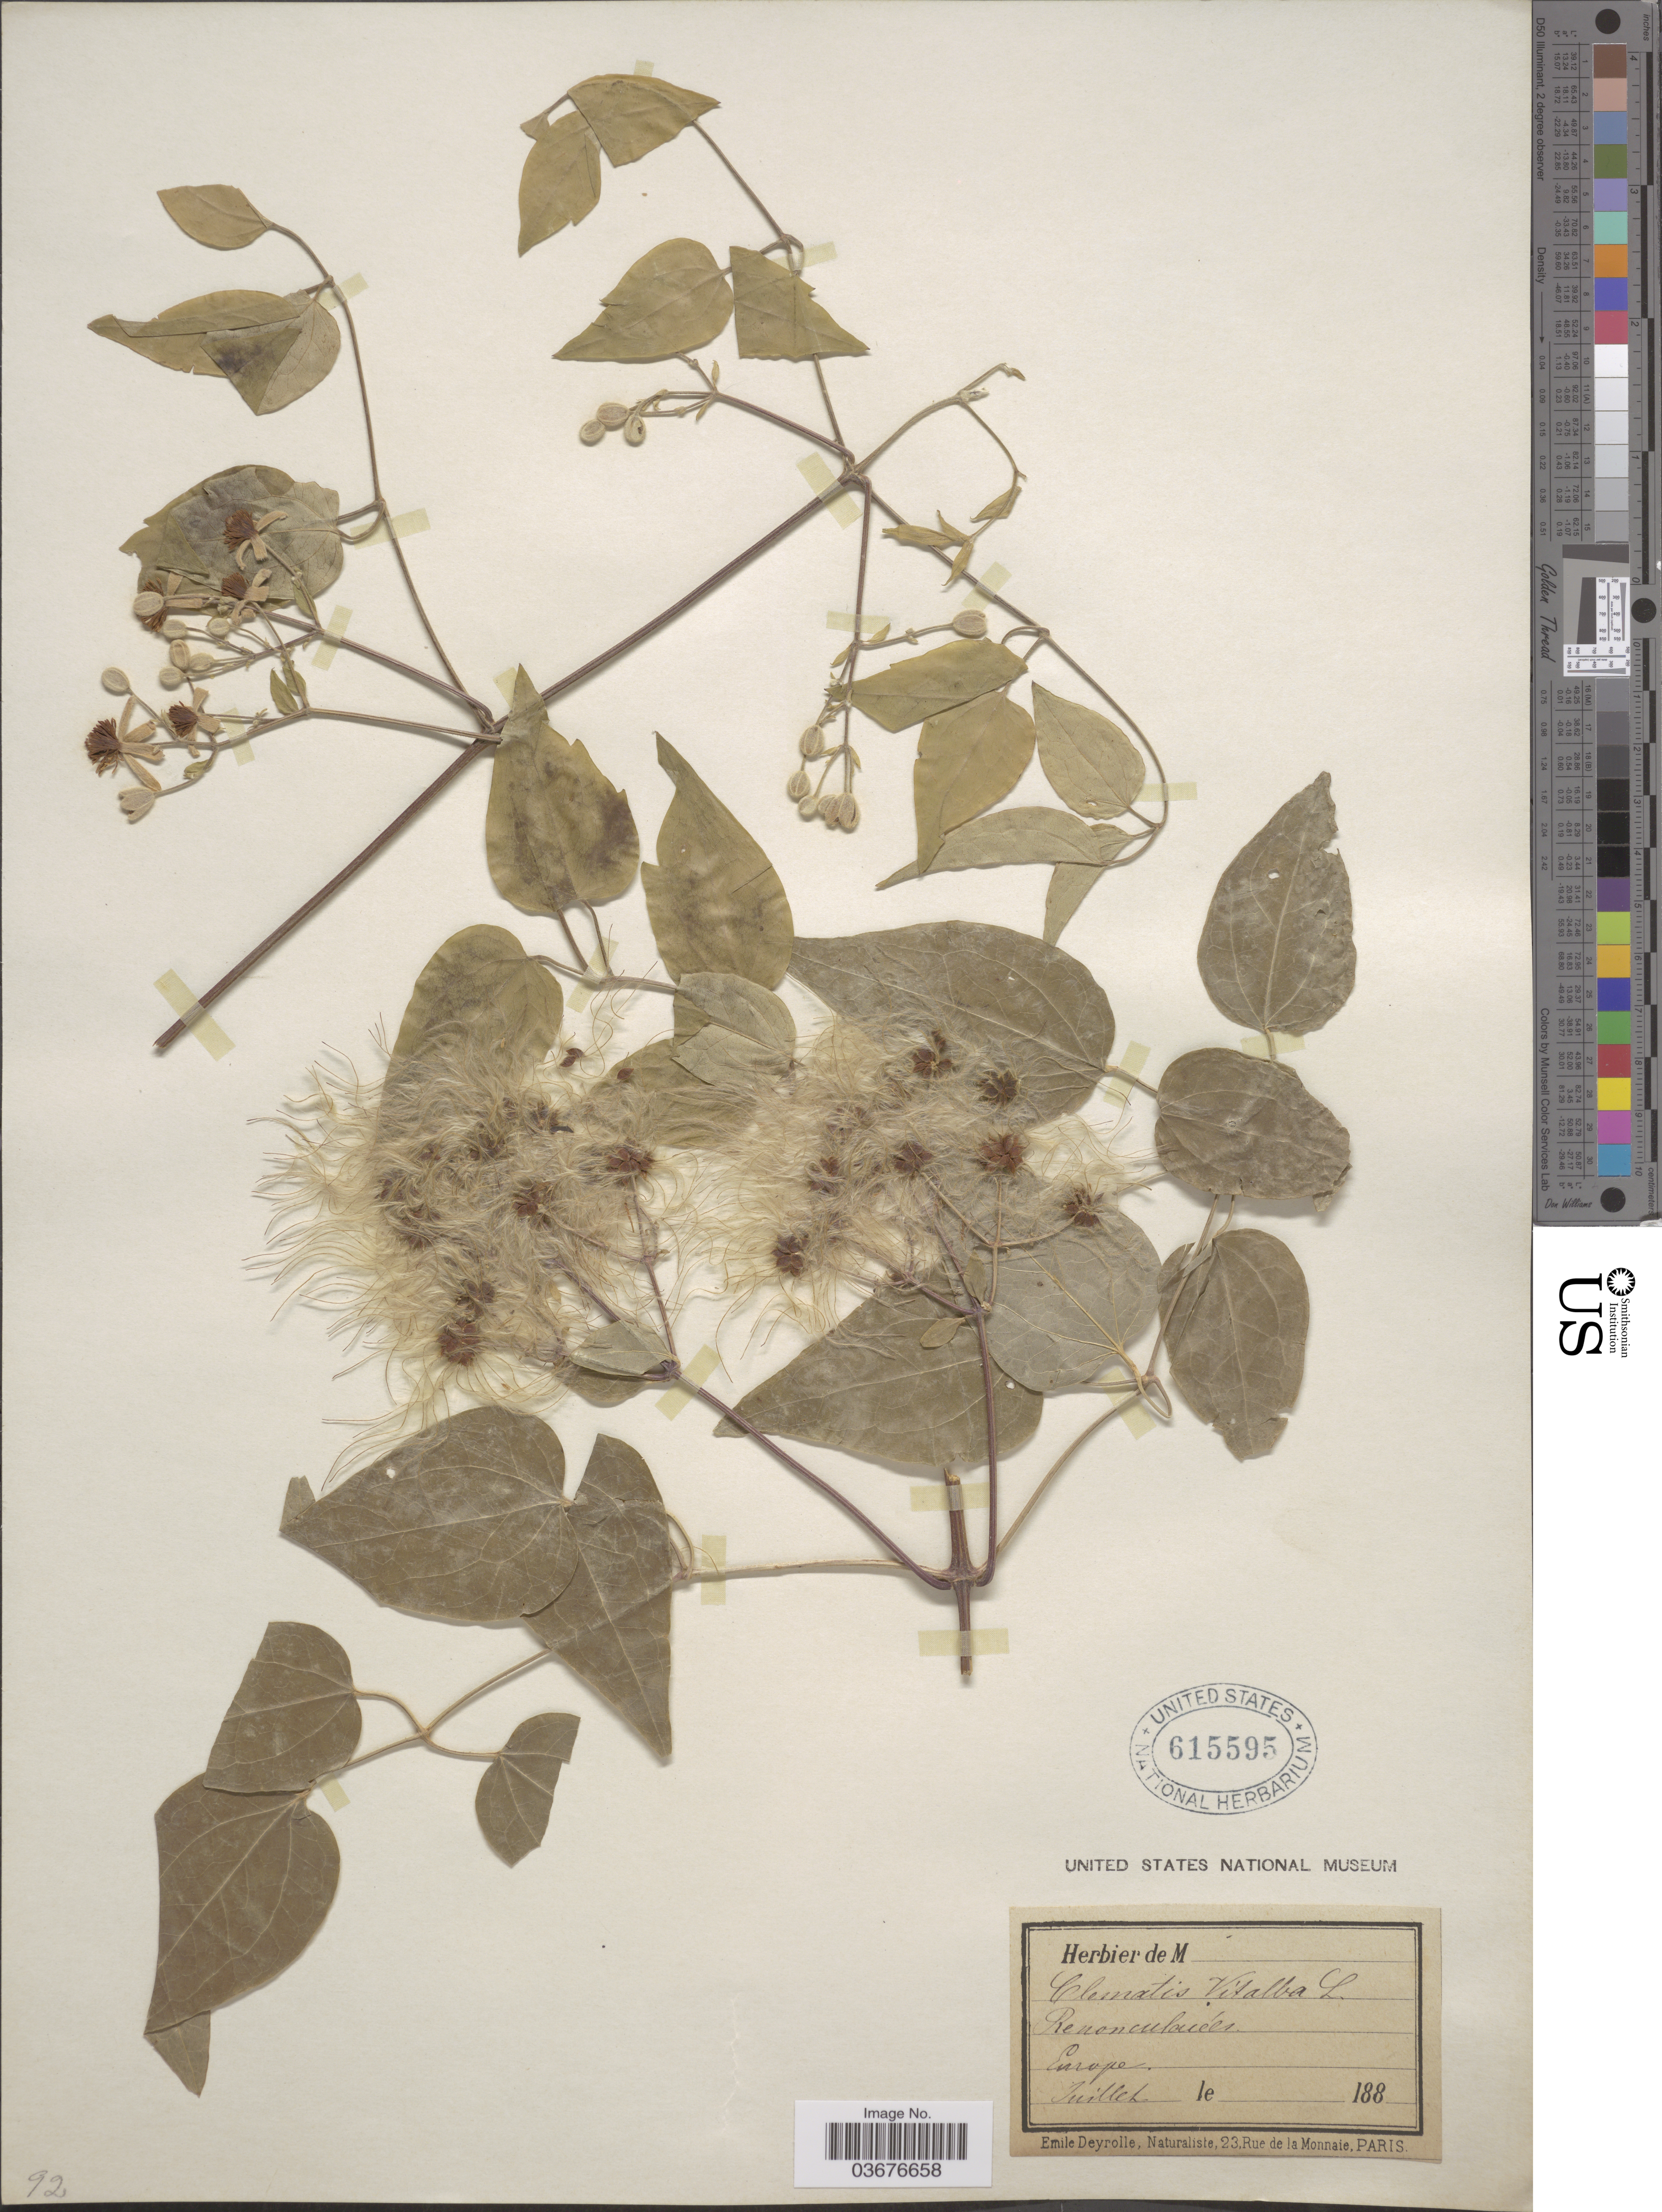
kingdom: Plantae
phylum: Tracheophyta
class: Magnoliopsida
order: Ranunculales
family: Ranunculaceae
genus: Clematis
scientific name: Clematis vitalba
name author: L.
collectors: E. Deyrolle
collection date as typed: Juillet le 188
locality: Europe.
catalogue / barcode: US 615595